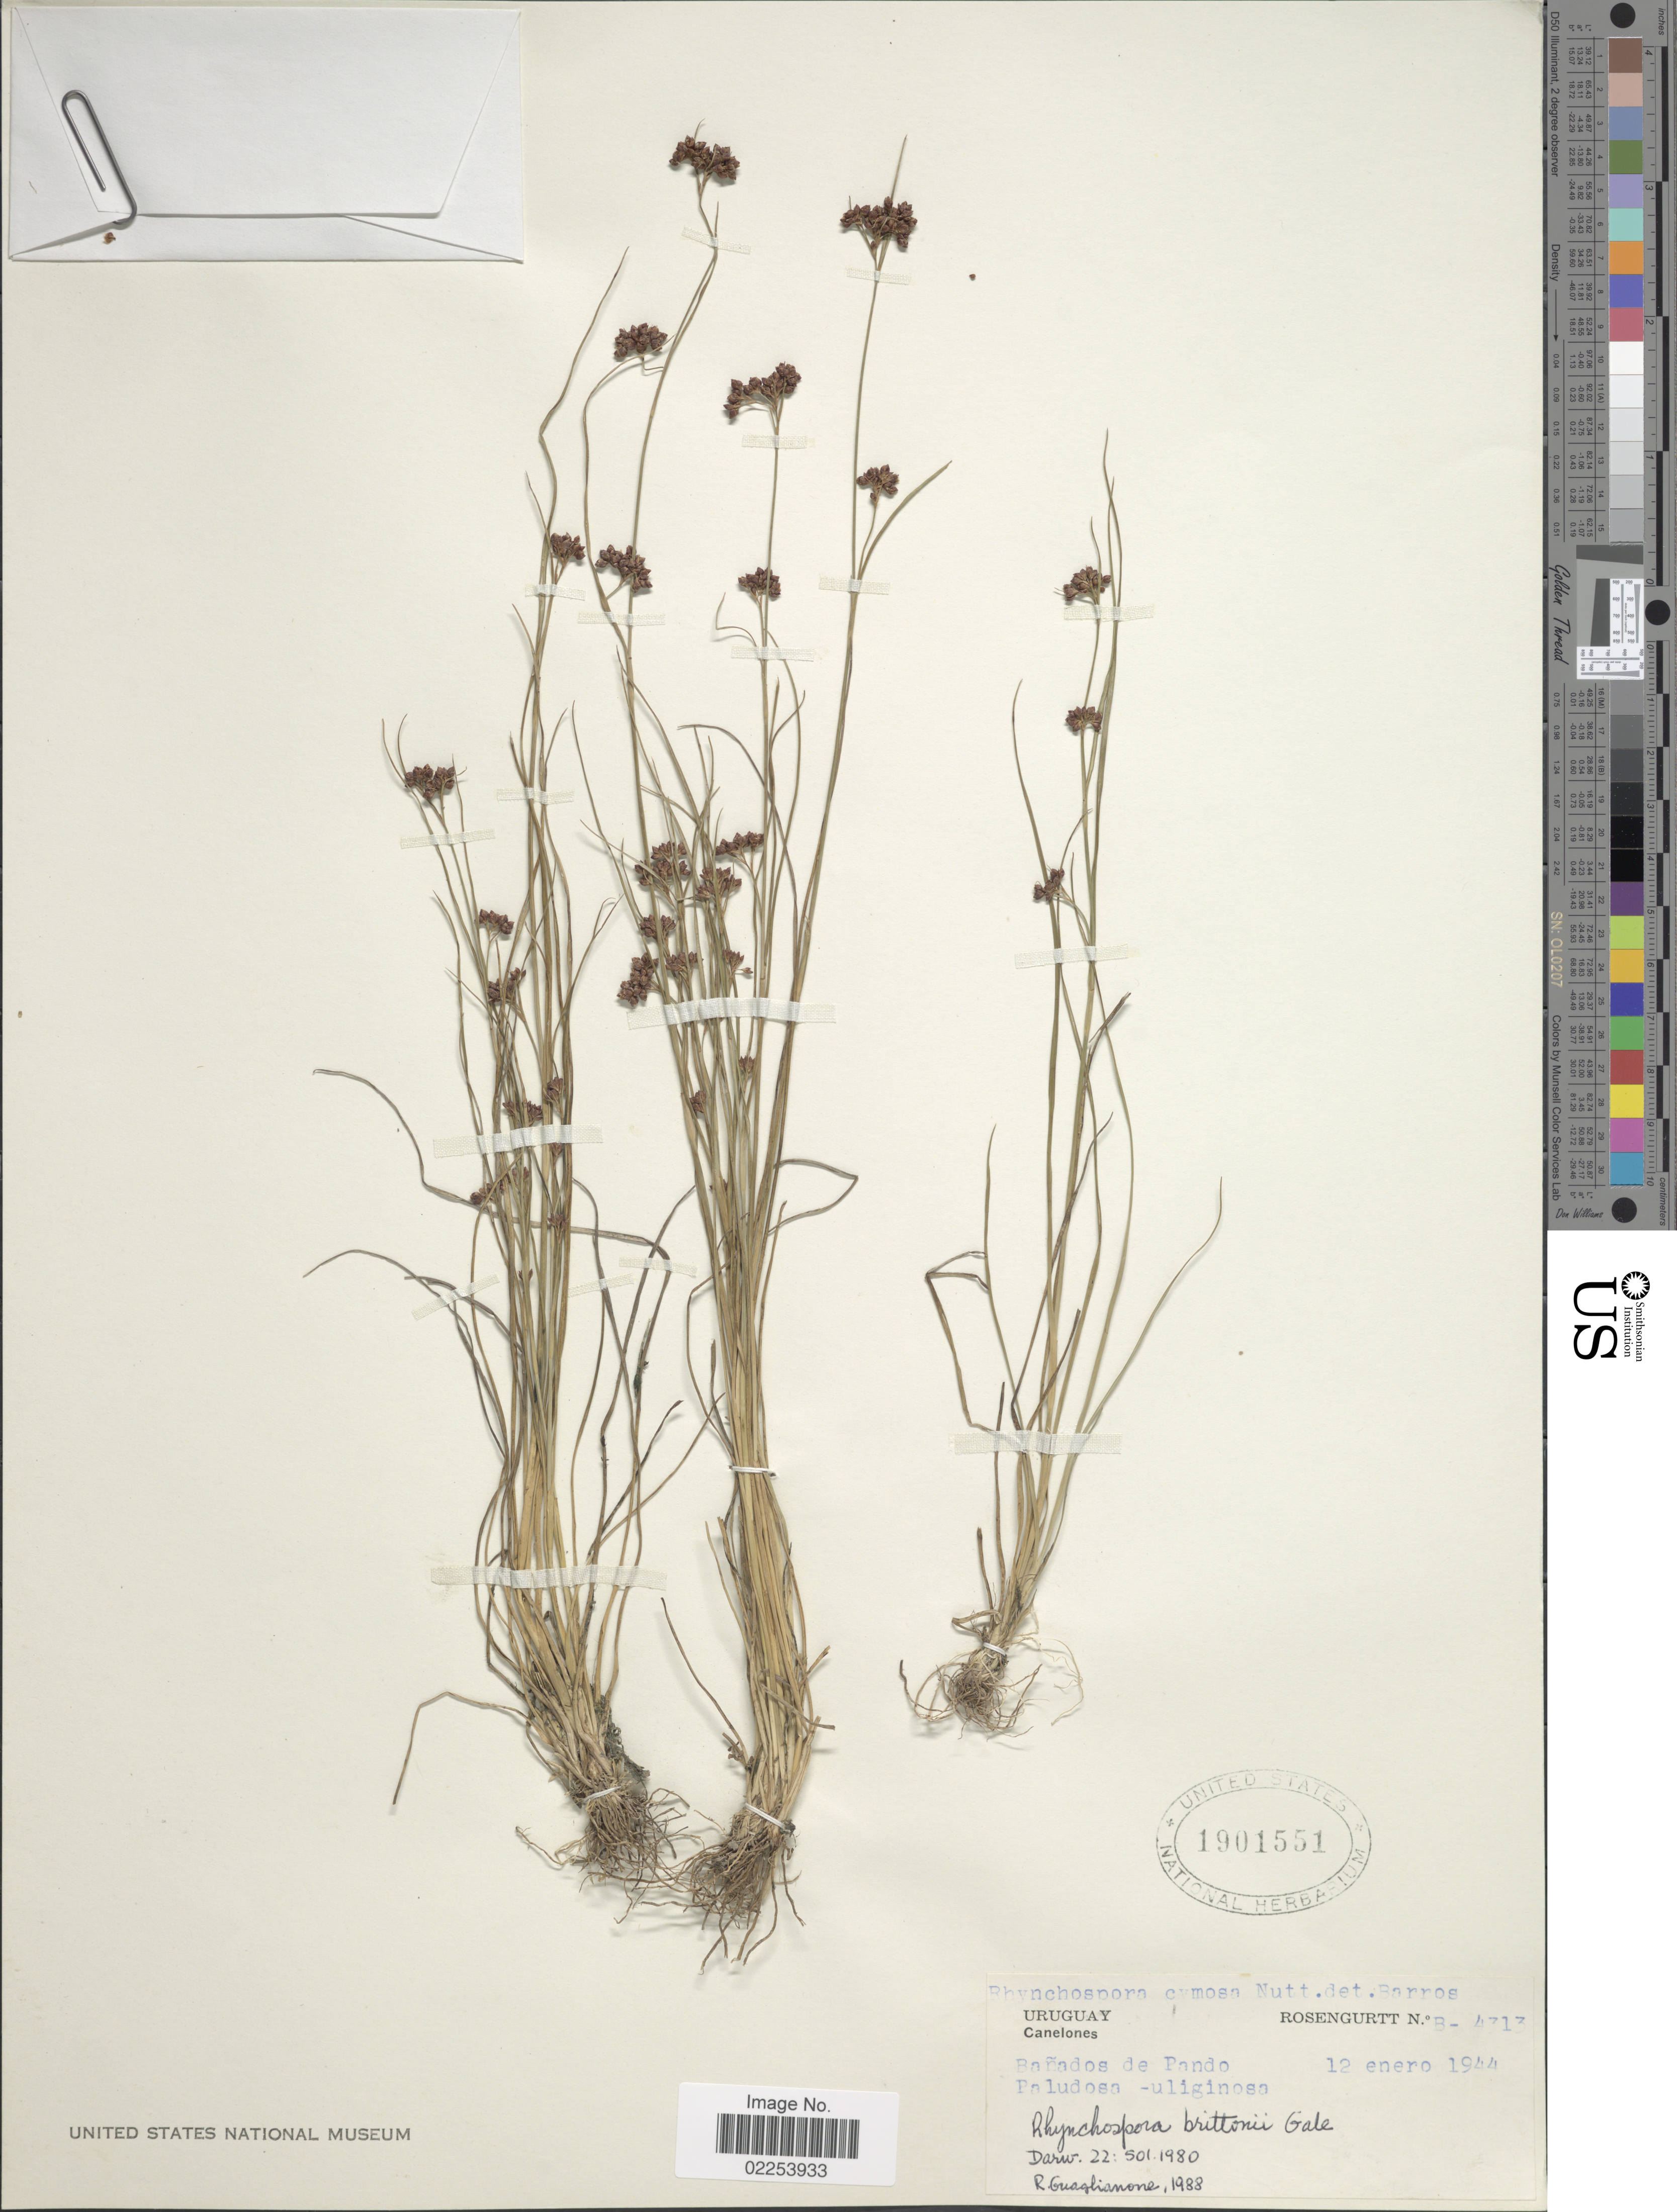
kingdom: Plantae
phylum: Tracheophyta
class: Liliopsida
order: Poales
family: Cyperaceae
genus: Rhynchospora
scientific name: Rhynchospora brittonii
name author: Gale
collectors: Rosengurtt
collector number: B4313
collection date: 1944-01-12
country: Uruguay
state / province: Canelones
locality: Banados de Pando, Paludosa - Uliginosa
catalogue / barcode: US 1901551